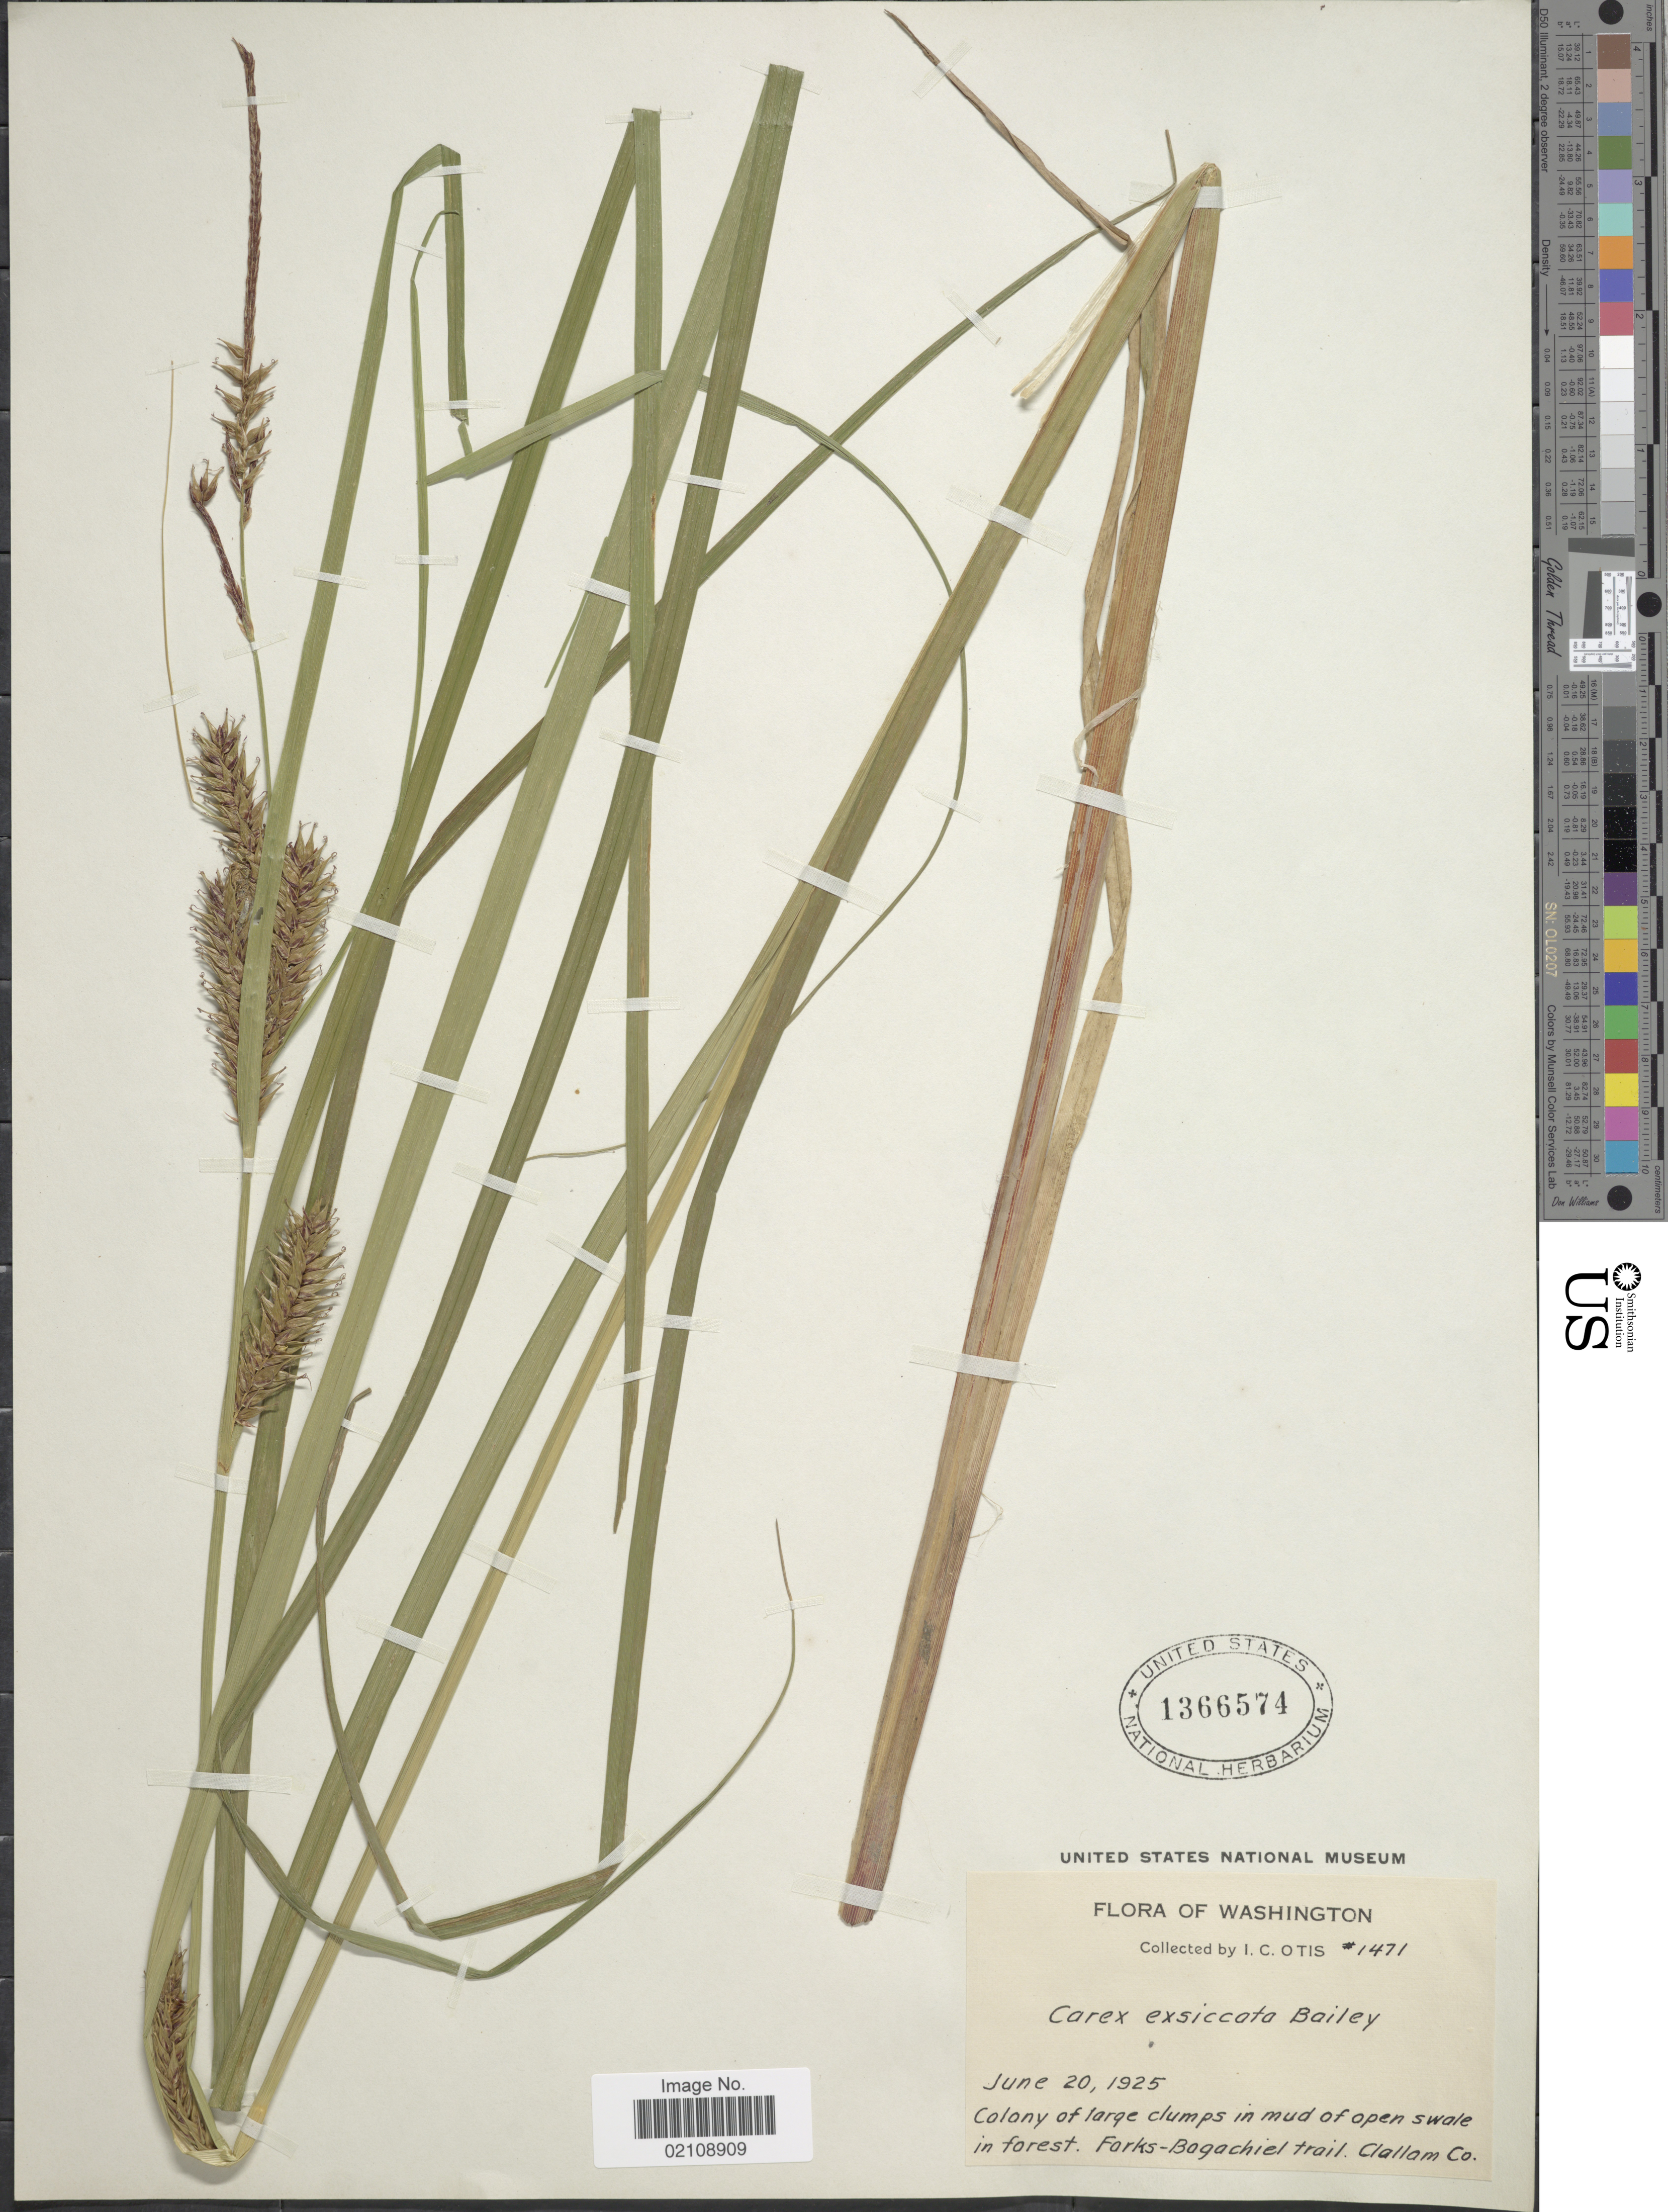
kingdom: Plantae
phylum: Tracheophyta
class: Liliopsida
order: Poales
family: Cyperaceae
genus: Carex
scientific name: Carex exsiccata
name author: L.H. Bailey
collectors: I. C. Otis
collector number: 1471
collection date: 1925-06-20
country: United States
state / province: Washington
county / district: Clallam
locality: Colony of lage clumps in mud of open swale in forest. Forks-Bagachiel Trail. Clallam Co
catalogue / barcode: US 1366574